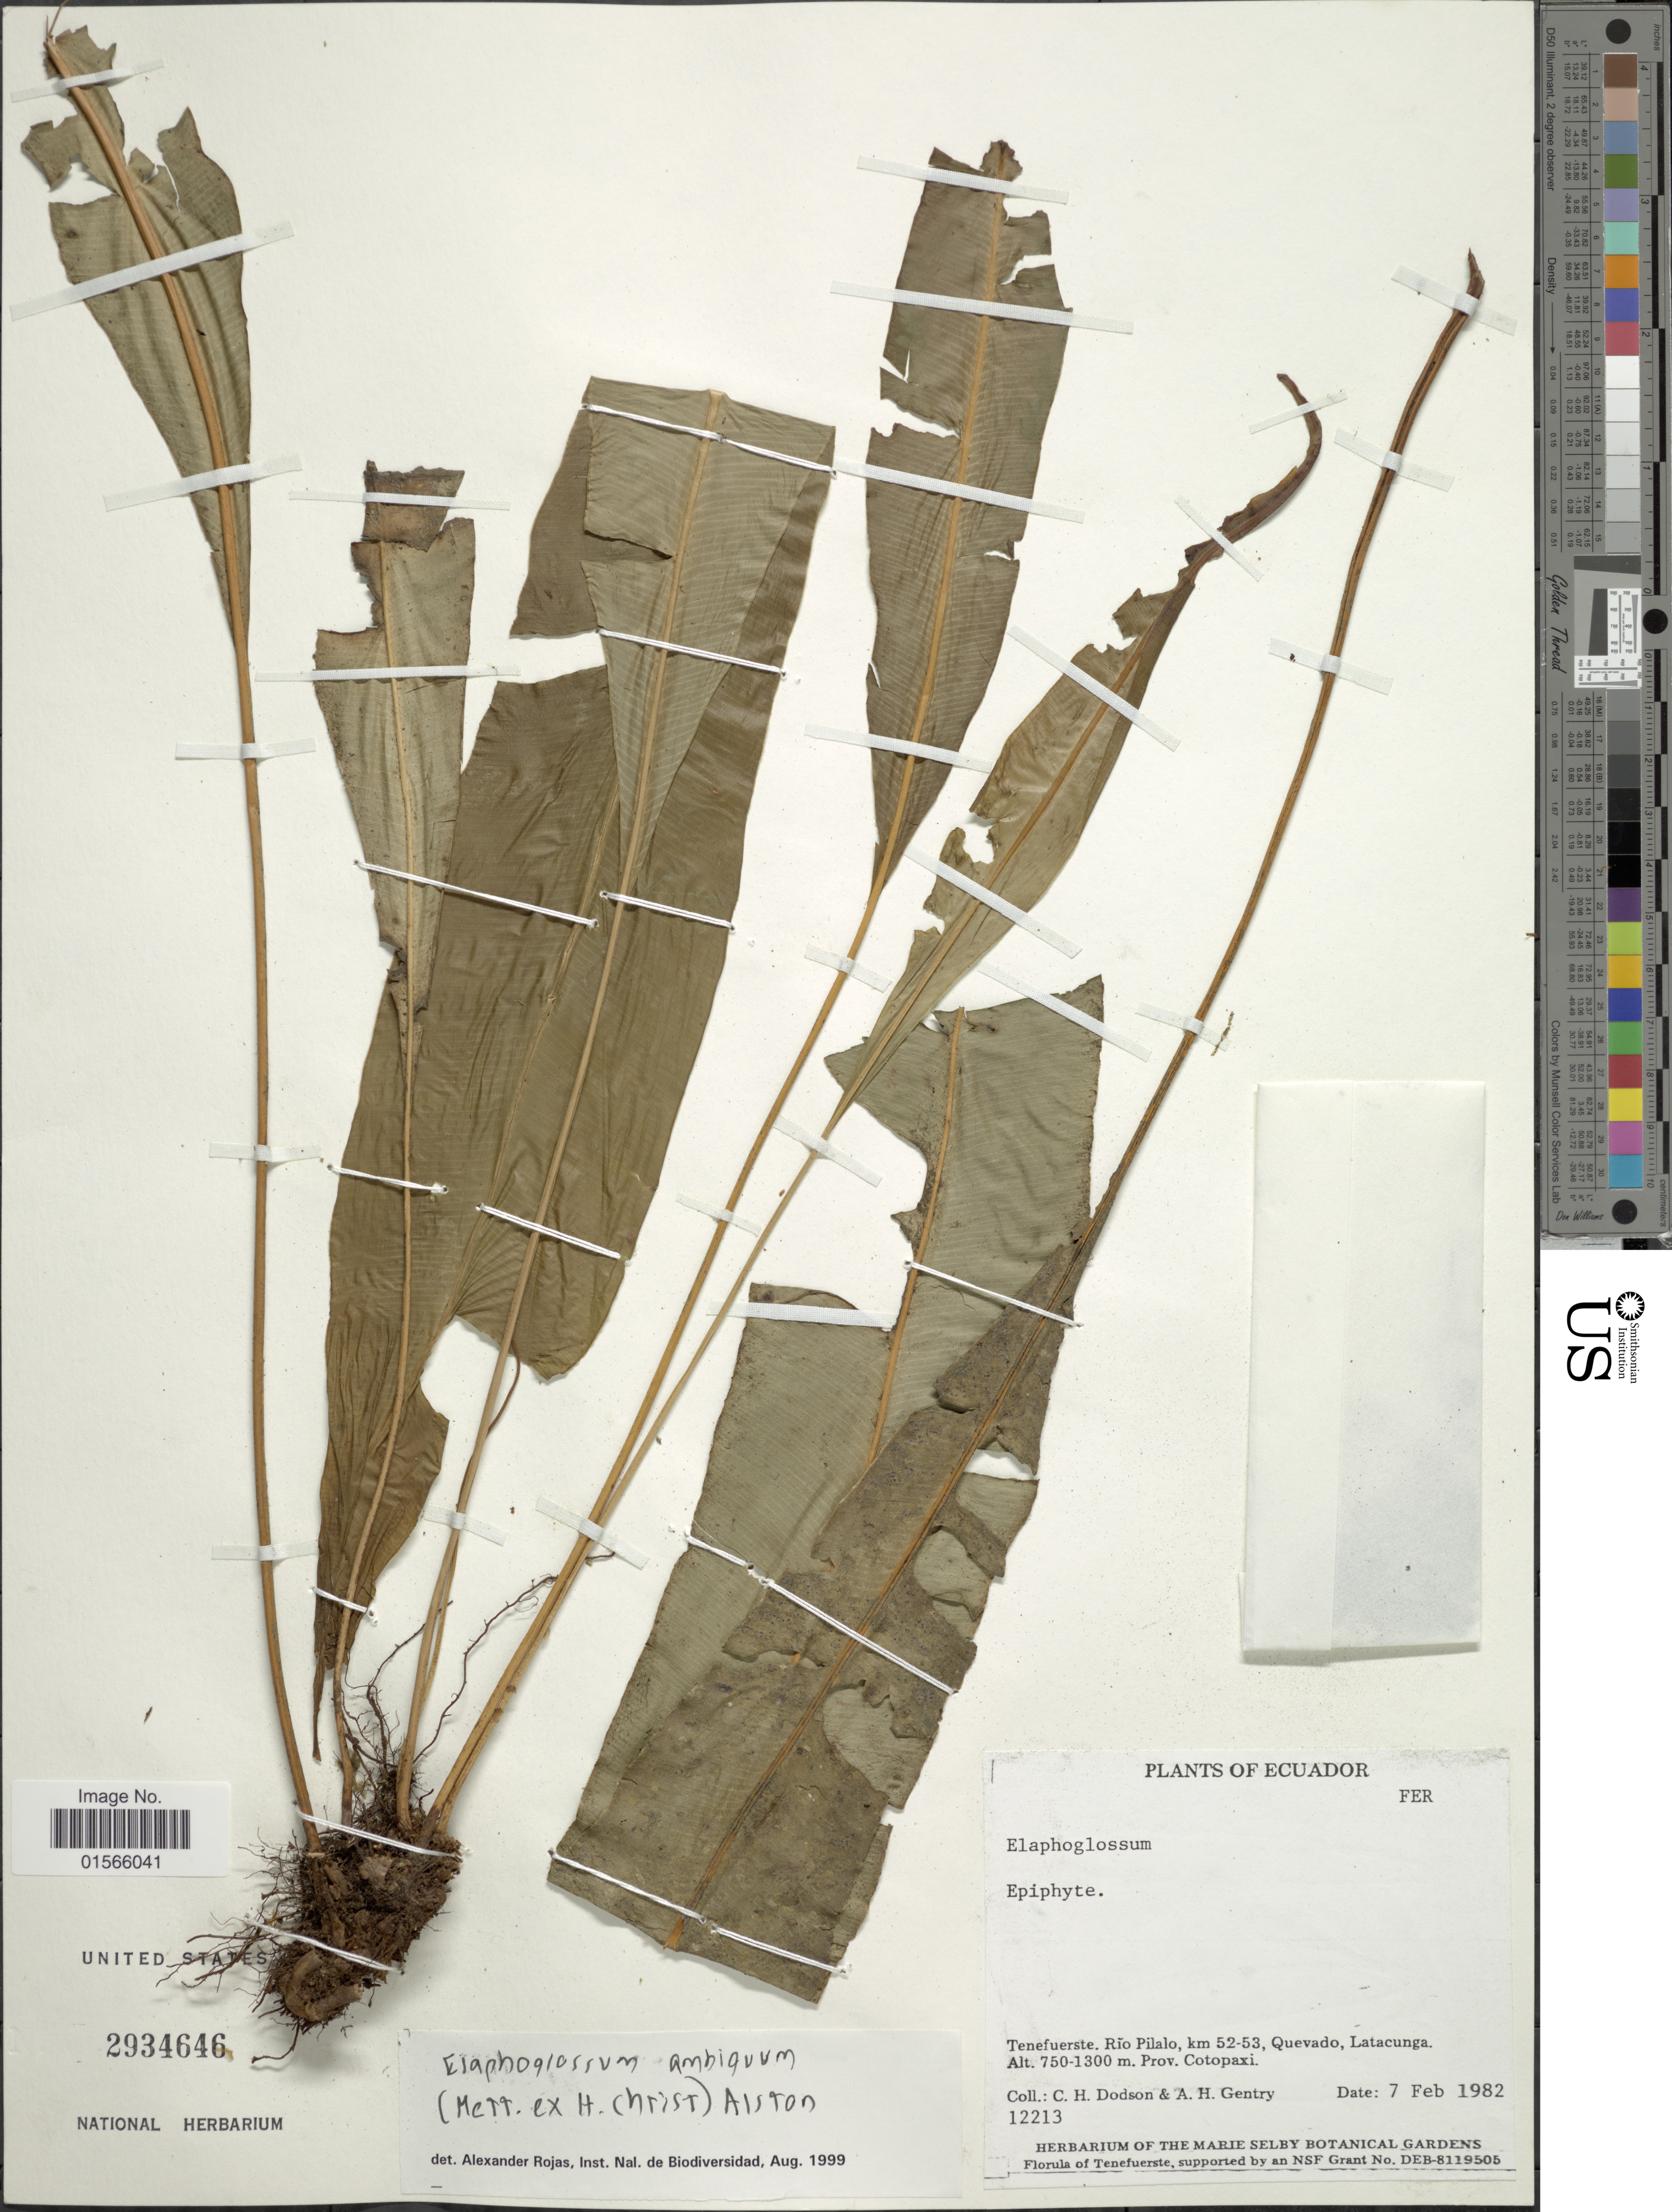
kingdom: Plantae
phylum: Tracheophyta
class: Polypodiopsida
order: Polypodiales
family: Dryopteridaceae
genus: Elaphoglossum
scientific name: Elaphoglossum vascoae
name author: F.B. Matos & R.C. Moran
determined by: Moran, R. C.; Matos, F. B.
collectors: C. H. Dodson & A. H. Gentry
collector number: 12213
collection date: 1982-02-07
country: Ecuador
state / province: Cotopaxi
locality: Tenefuerste. Rio Pilalo, km 52-53, Quevado, Latacunga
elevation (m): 750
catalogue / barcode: US 2934646